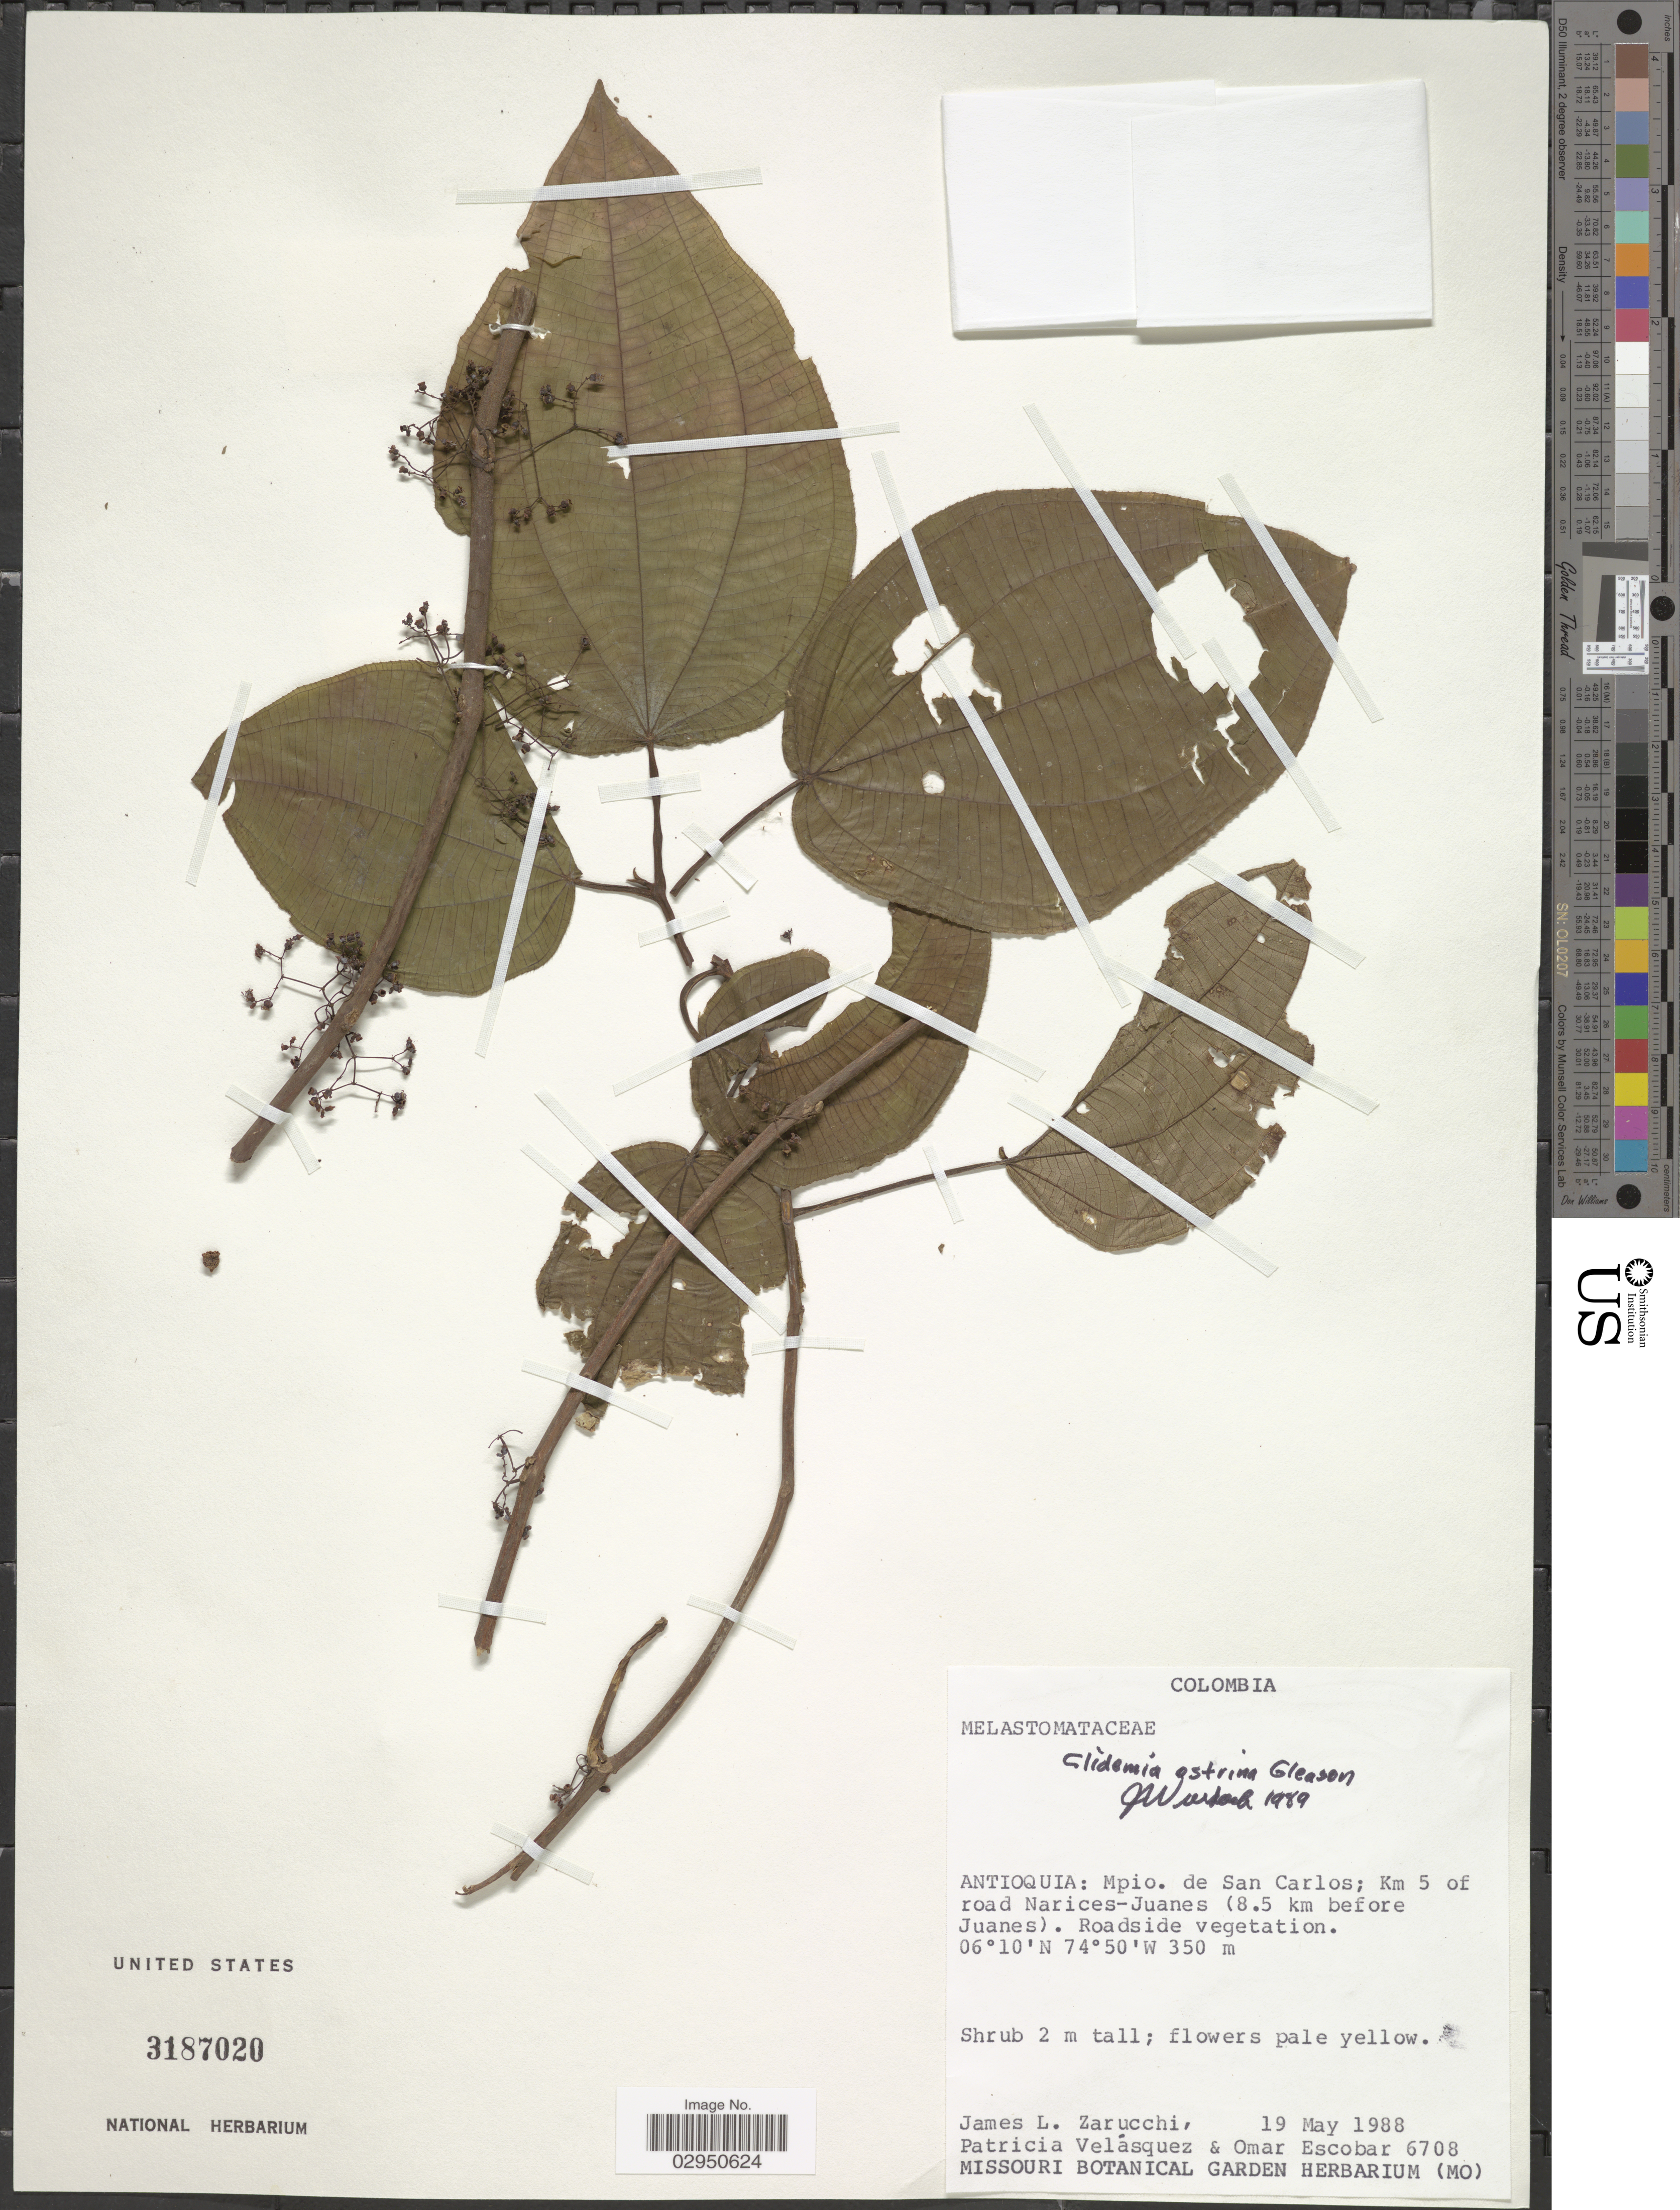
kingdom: Plantae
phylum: Tracheophyta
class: Magnoliopsida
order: Myrtales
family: Melastomataceae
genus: Clidemia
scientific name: Clidemia ostrina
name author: Gleason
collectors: J. L. Zarucchi, P. Velasquez & O. D. Escobar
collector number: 6708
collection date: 1988-05-19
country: Colombia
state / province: Antioquia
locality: Mpio. de San Carlos; Km 5 of road Narices-Juanes (8.5 km before Juanes). Roadside vegetation.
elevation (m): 350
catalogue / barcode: US 3187020